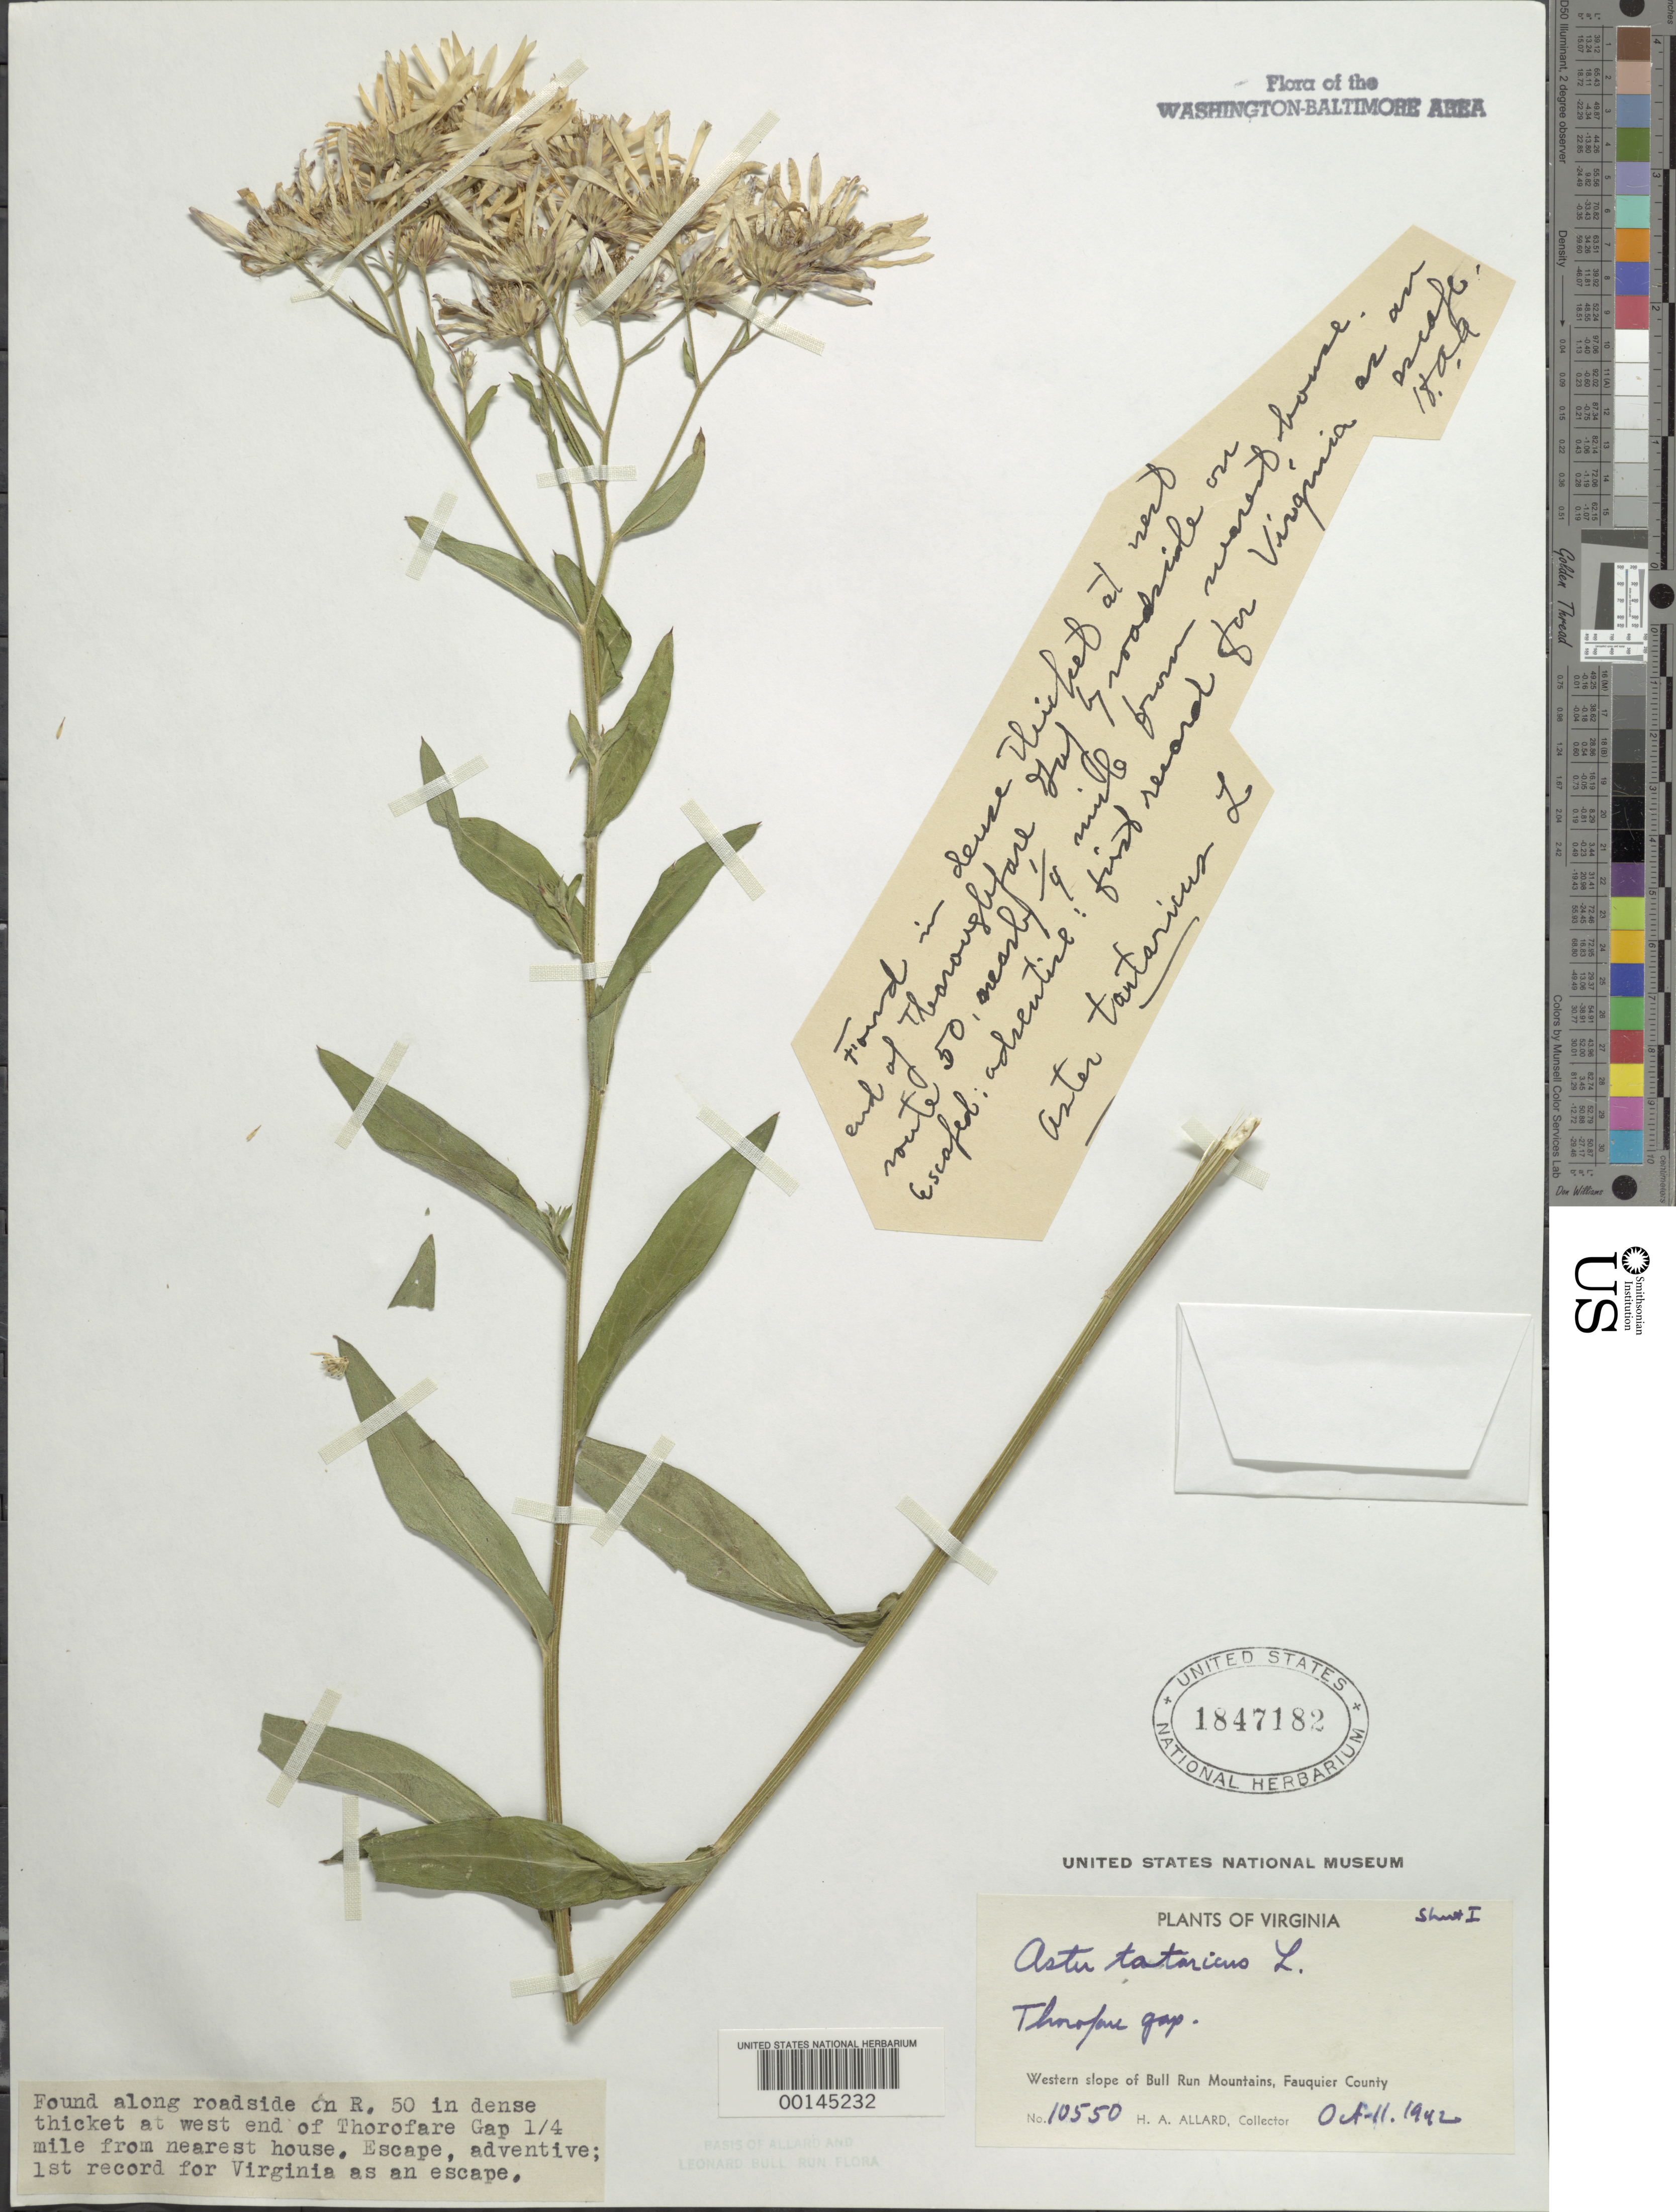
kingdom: Plantae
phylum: Tracheophyta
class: Magnoliopsida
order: Asterales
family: Asteraceae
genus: Aster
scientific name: Aster tataricus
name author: L. f.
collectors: H. A. Allard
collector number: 10550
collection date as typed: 11 Oct 1942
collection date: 1942-10-11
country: United States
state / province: Virginia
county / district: Fauquier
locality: West side of Thorofare Gap Rt. 50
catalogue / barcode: US 1847182